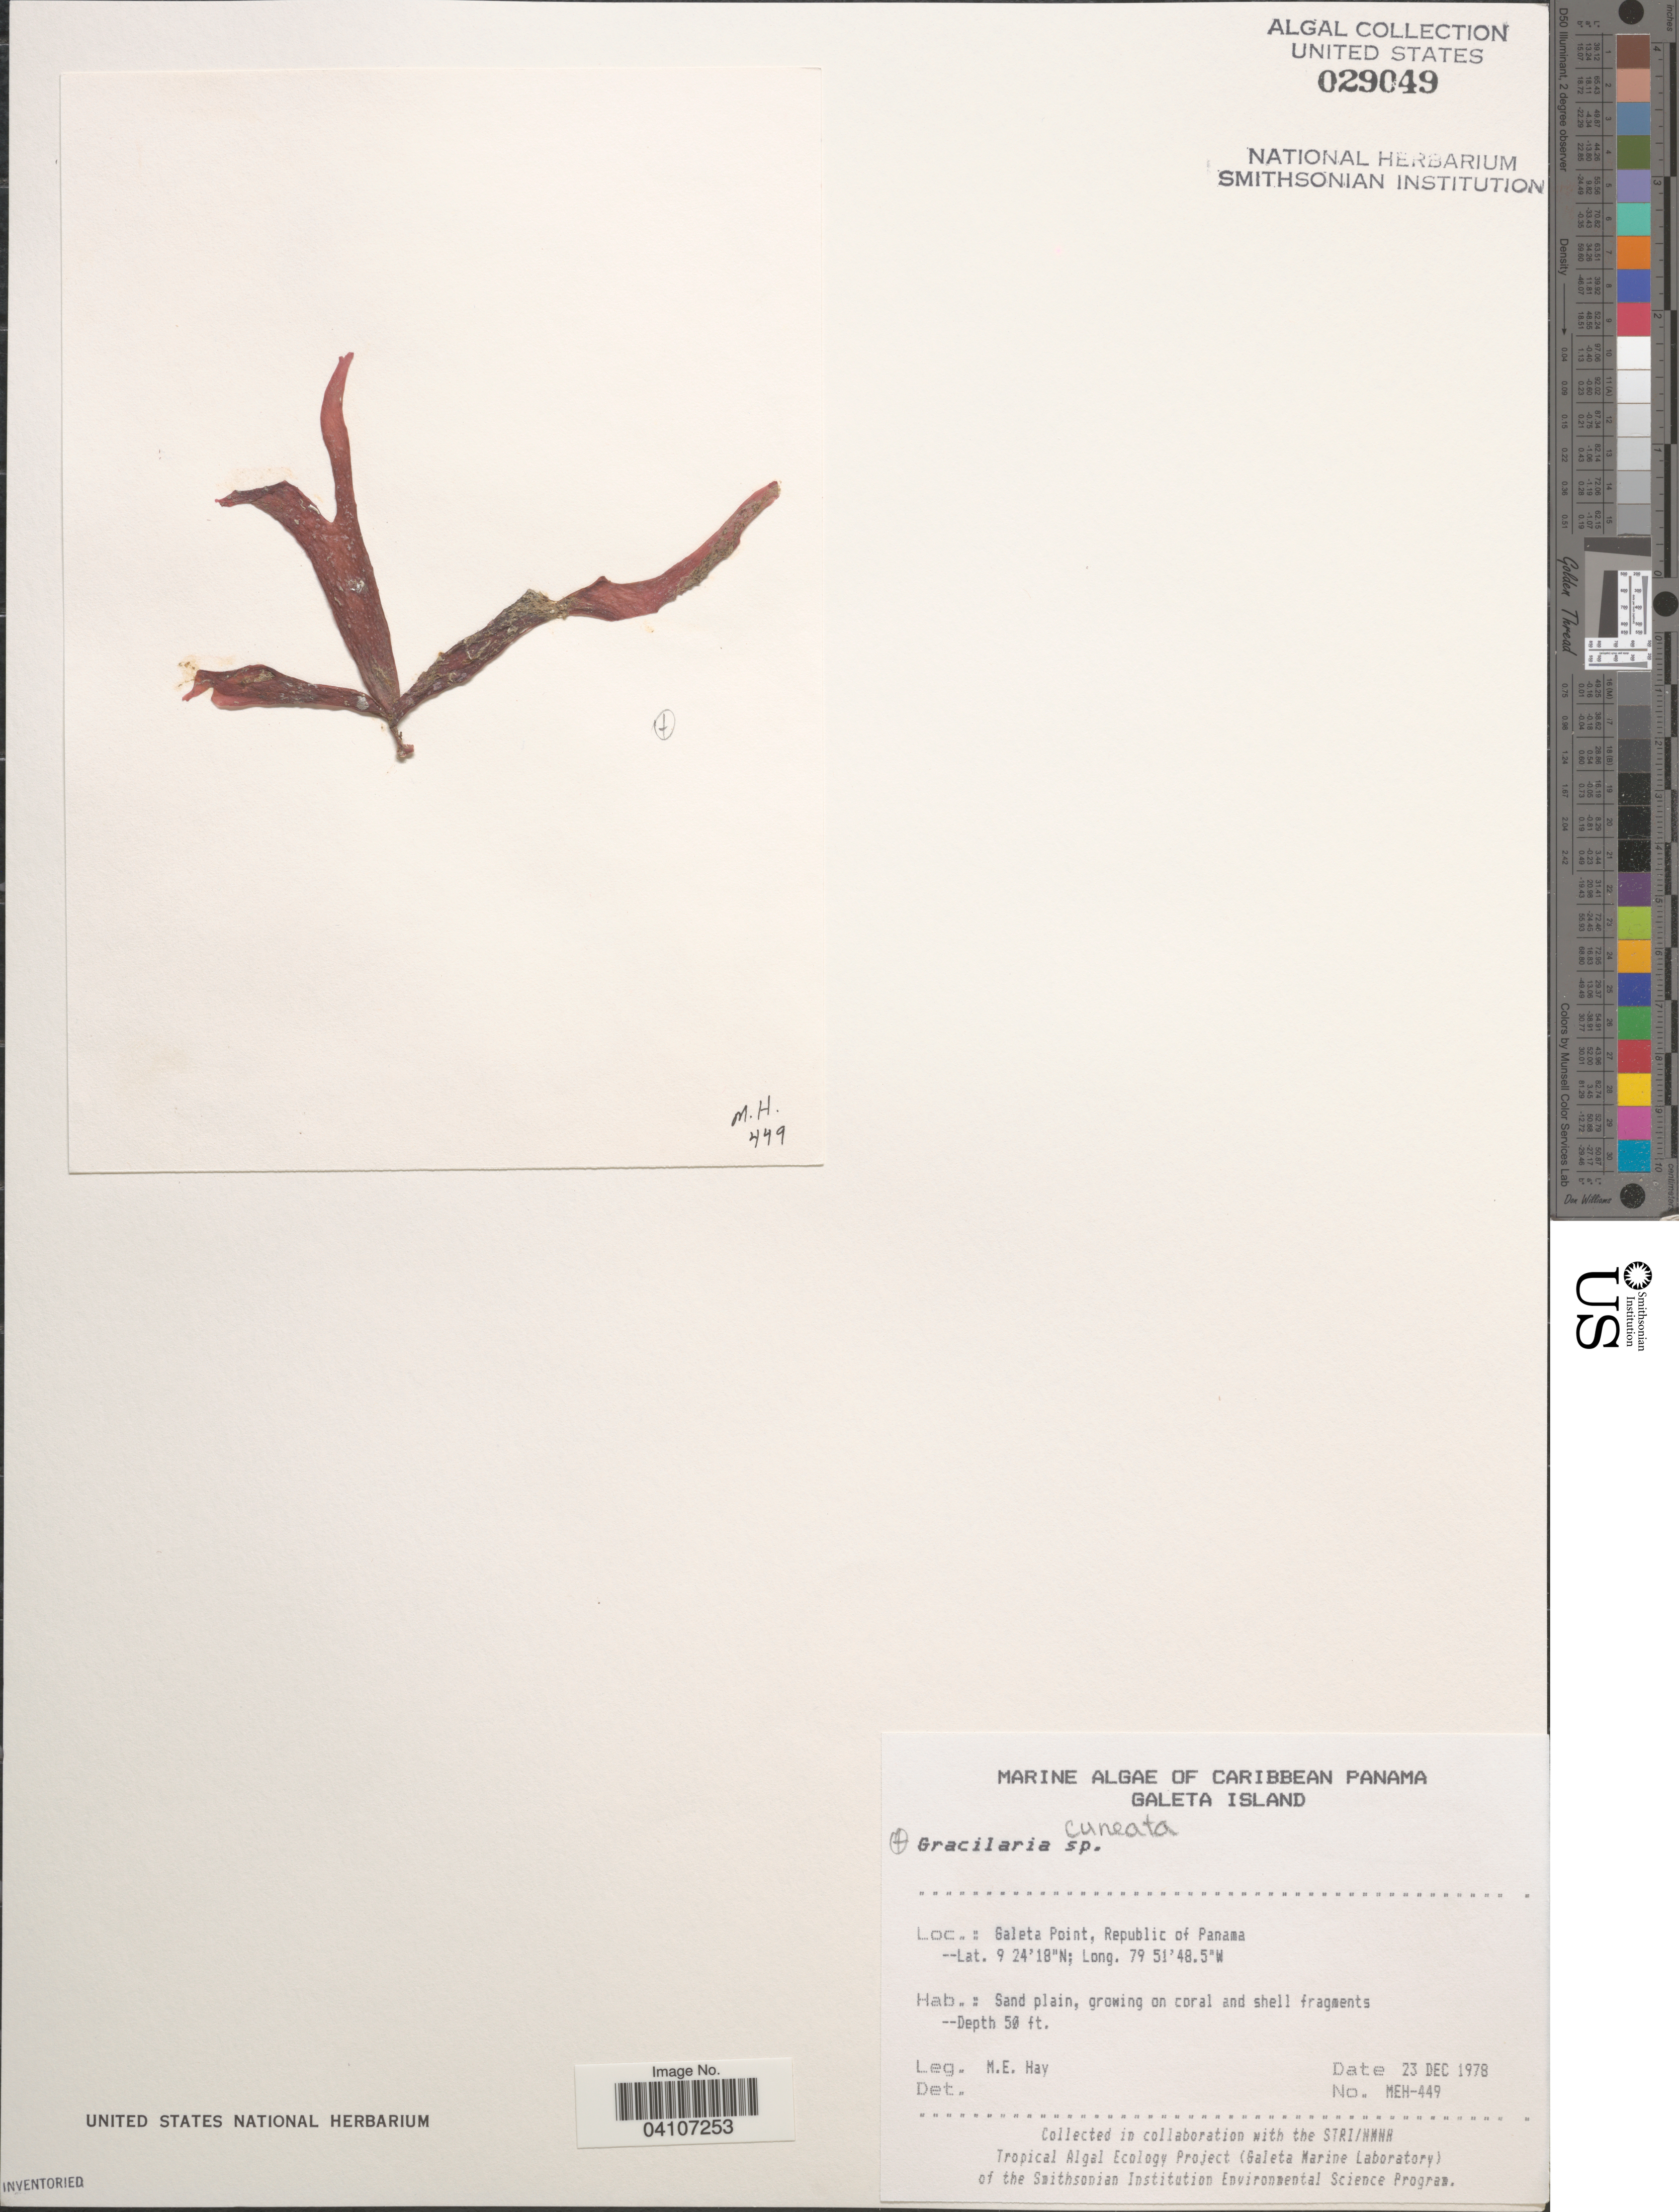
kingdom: Plantae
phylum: Rhodophyta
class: Florideophyceae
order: Gracilariales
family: Gracilariaceae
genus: Gracilaria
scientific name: Gracilaria cuneata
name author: Aresch.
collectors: M. E. Hay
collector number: MEH-449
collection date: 1978-12-23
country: Panama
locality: Caribbean Panama. Galeta Island. Galeta Point, Republic of Panama.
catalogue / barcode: US 29049